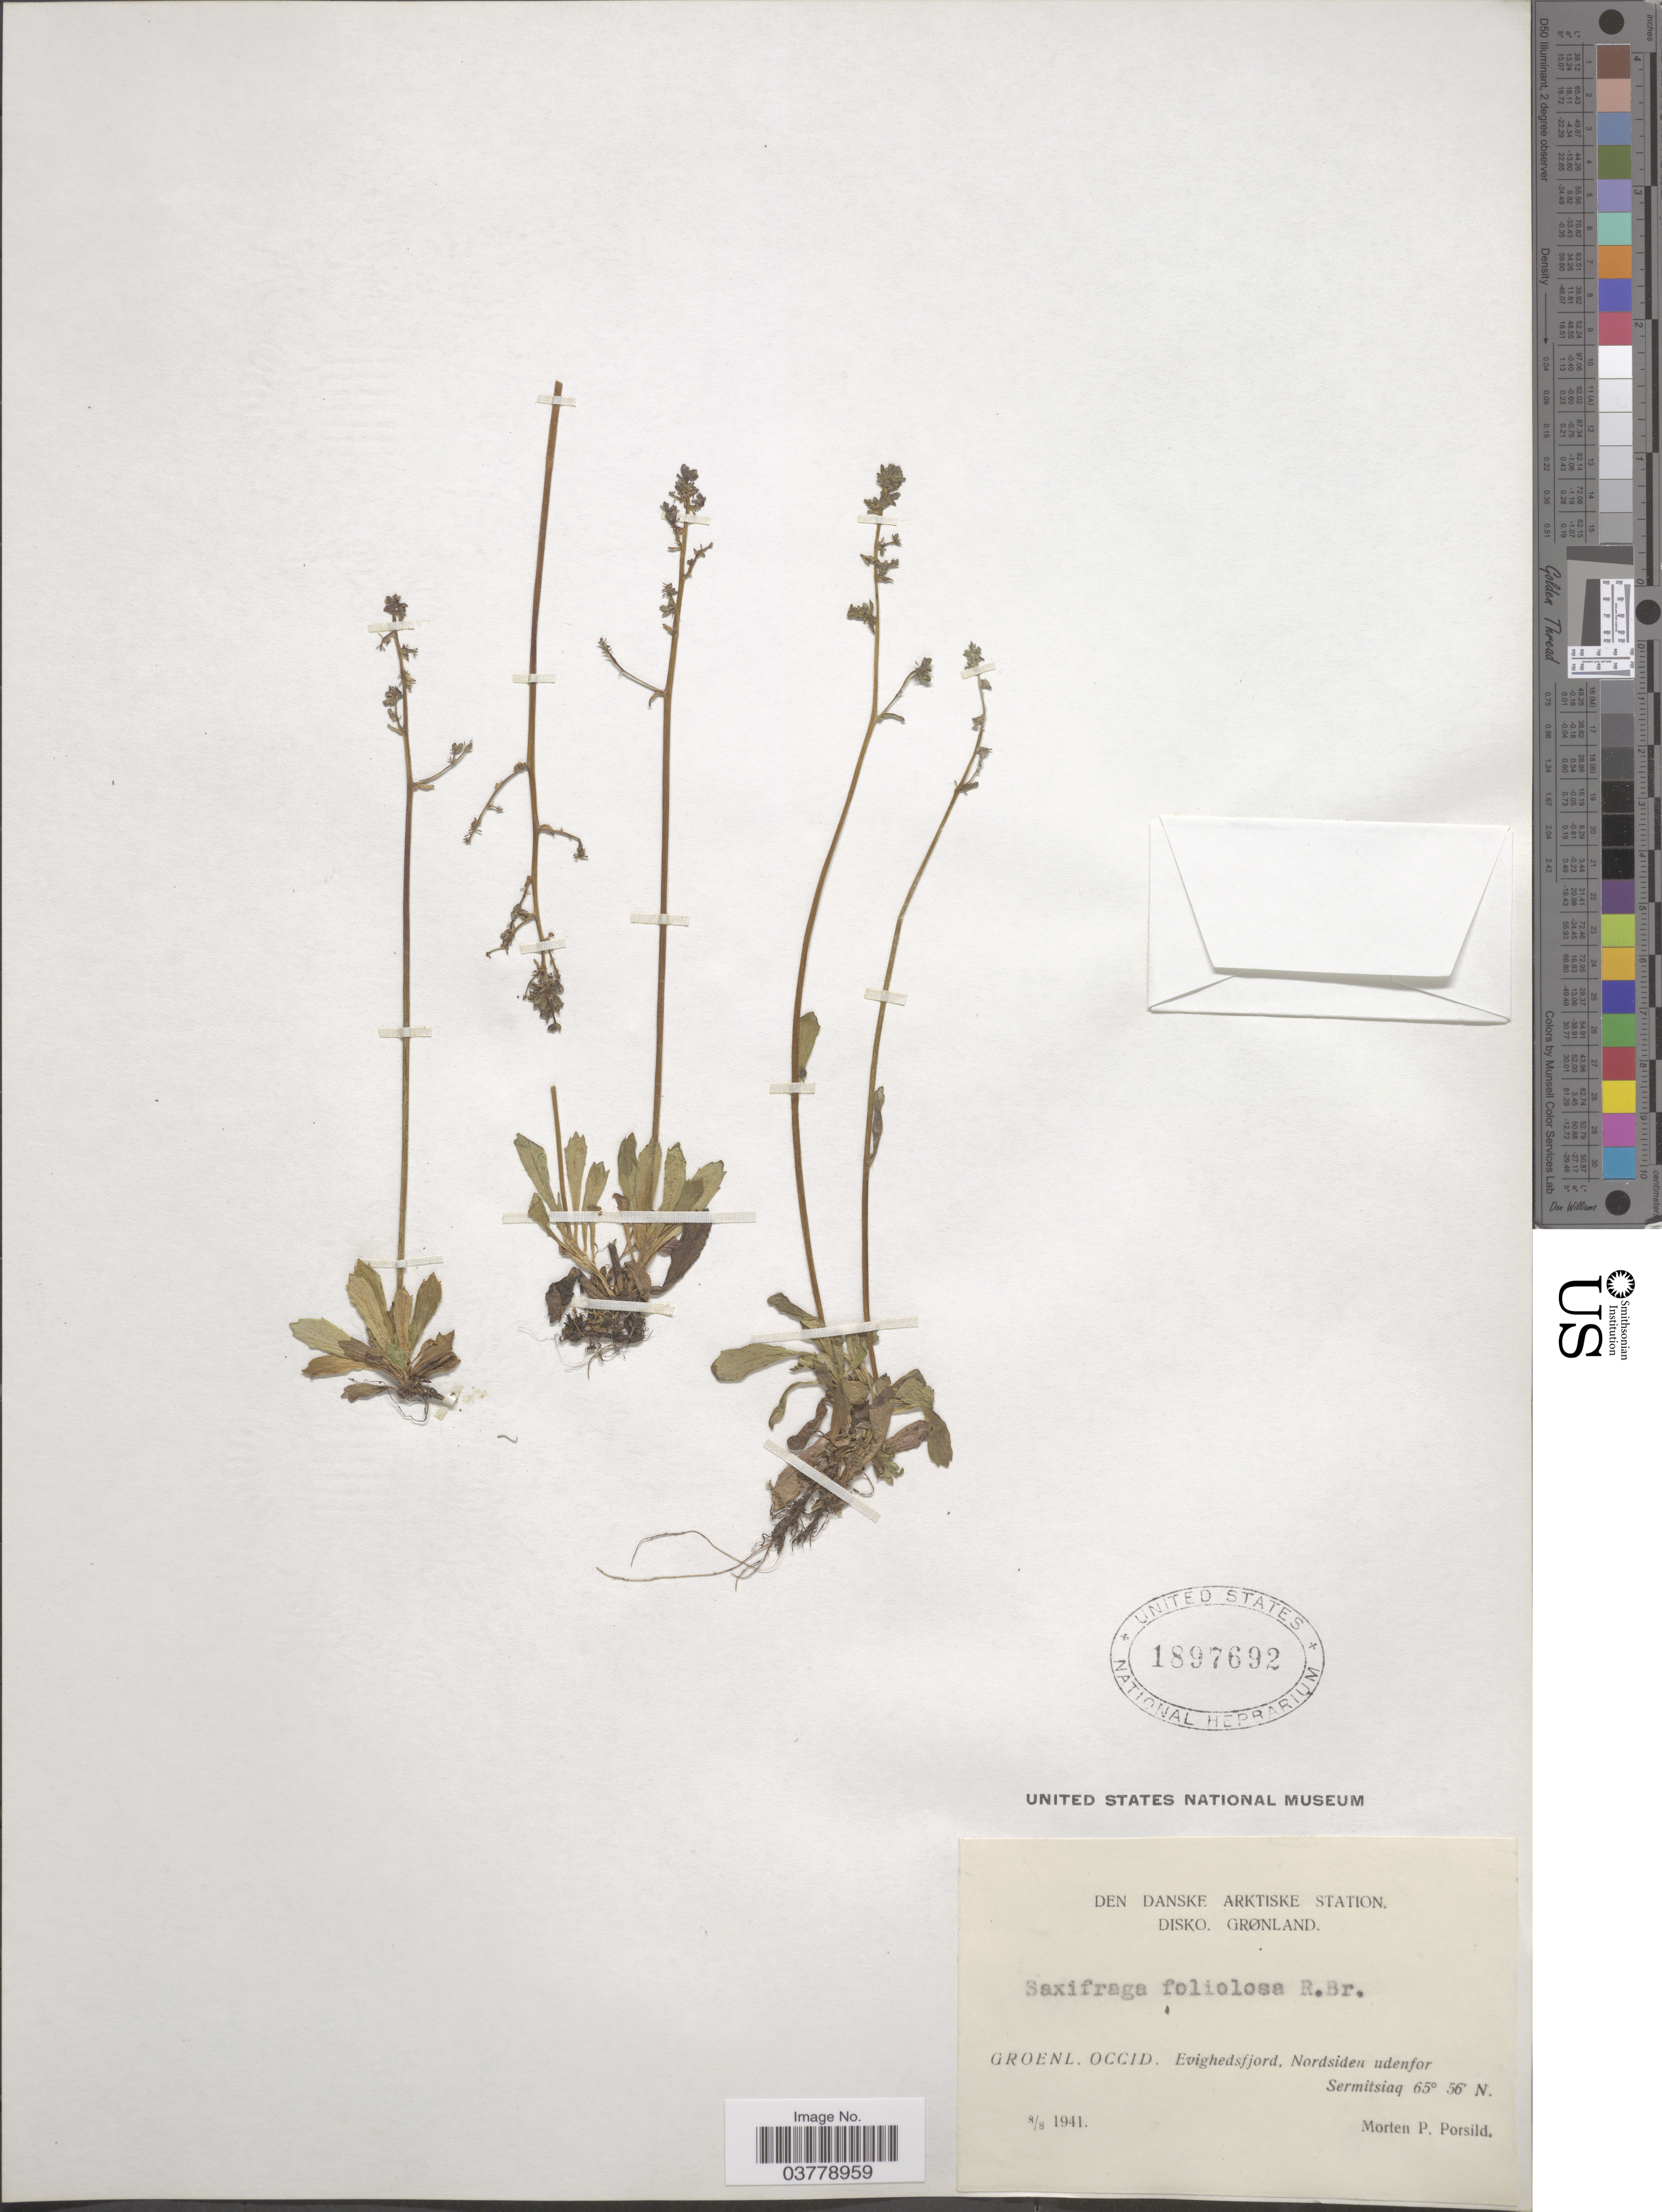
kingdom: Plantae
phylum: Tracheophyta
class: Magnoliopsida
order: Saxifragales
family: Saxifragaceae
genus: Micranthes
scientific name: Micranthes foliolosa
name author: (R. Br.) Gornall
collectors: M. P. Porsild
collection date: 1941-08-08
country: Greenland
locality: Den Danske Arktiske Station. Disko. Groenl. Occid. Evighedsfjord, Nordsiden udenfor Sermitsiaq.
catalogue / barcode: US 1897692